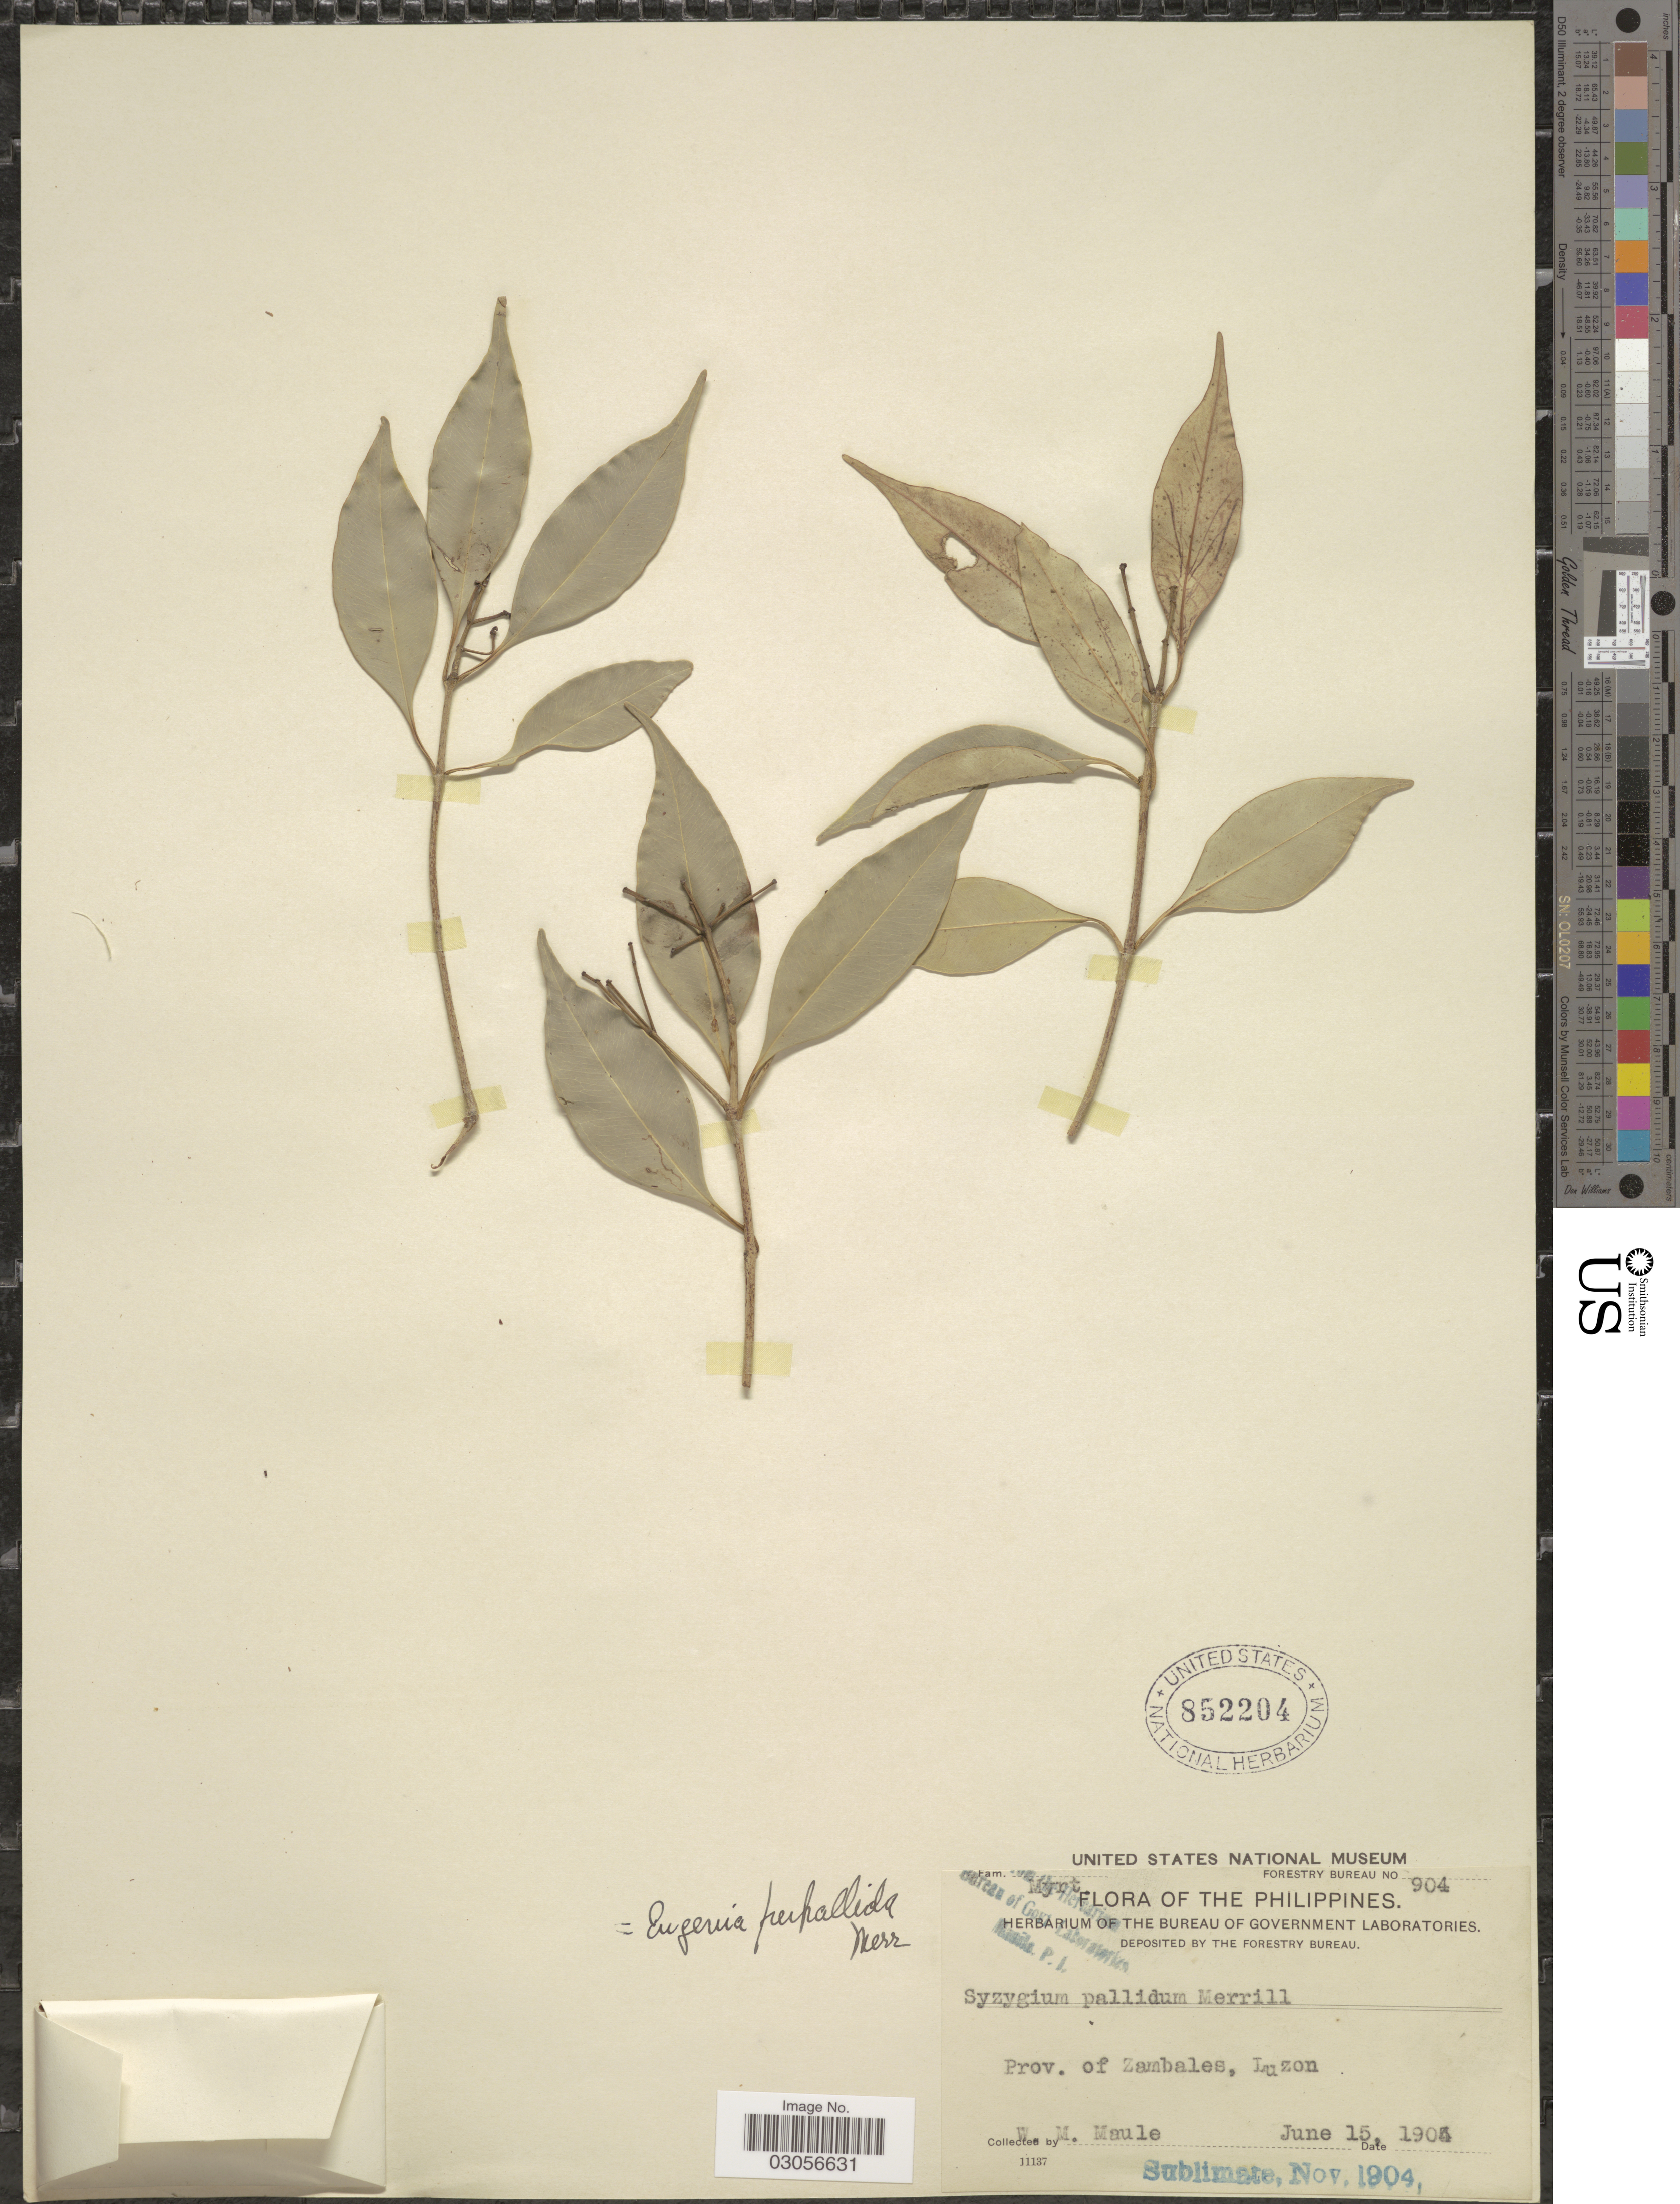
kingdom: Plantae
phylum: Tracheophyta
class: Magnoliopsida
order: Myrtales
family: Myrtaceae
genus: Syzygium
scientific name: Syzygium pallidum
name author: Merr.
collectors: W. Maule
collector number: Forestry Bureau 904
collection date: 1904-06-15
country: Philippines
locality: Prov. Zambales, Luzon.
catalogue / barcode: US 852204